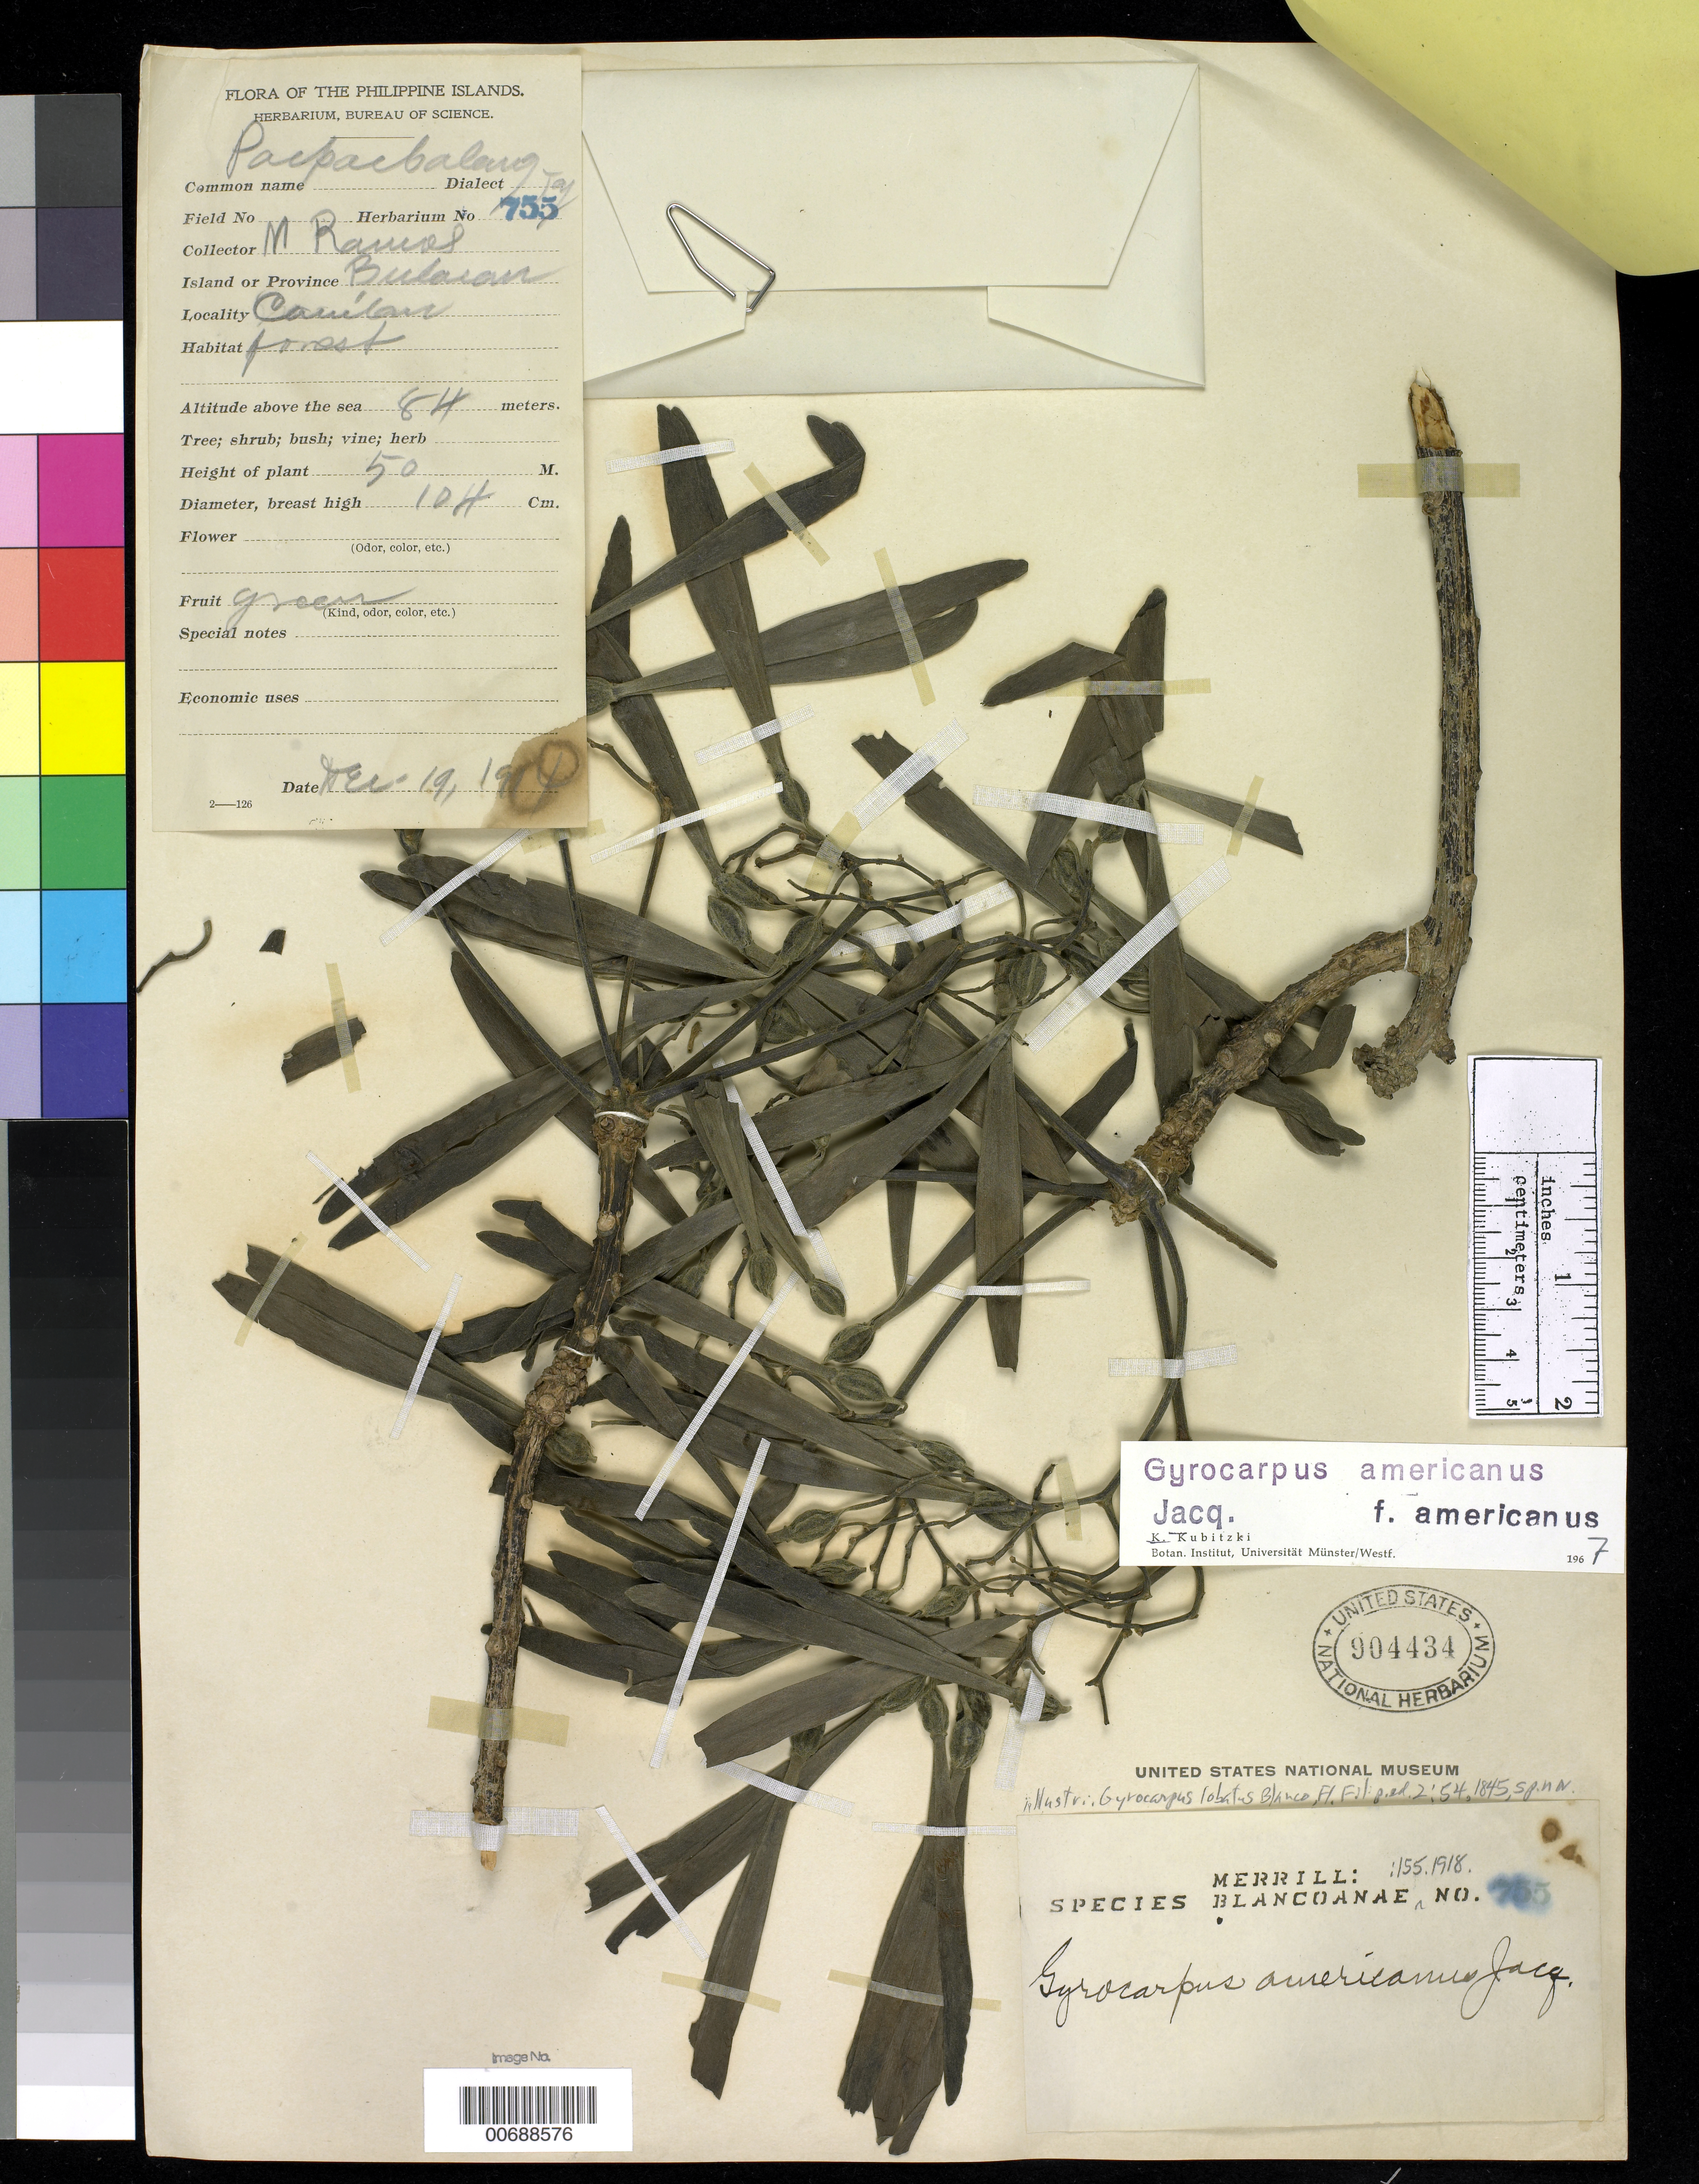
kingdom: Plantae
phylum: Tracheophyta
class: Magnoliopsida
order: Laurales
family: Hernandiaceae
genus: Gyrocarpus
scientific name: Gyrocarpus lobatus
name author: Blanco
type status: Isoneotype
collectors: M. Ramos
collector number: Sp. Blancoan. 0755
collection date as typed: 19 Dec 1914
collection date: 1914-12-19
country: Philippines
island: Luzon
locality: Bulacan, Cavilan.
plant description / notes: Current name as cited by Duyfjes, Fl. Males. Ser. I, 12: 743 (1996); neotypified without designating a neotype herbarium.; Cited by Merrill in Sp. Blancoan. 155 (1918).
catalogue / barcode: US 904434